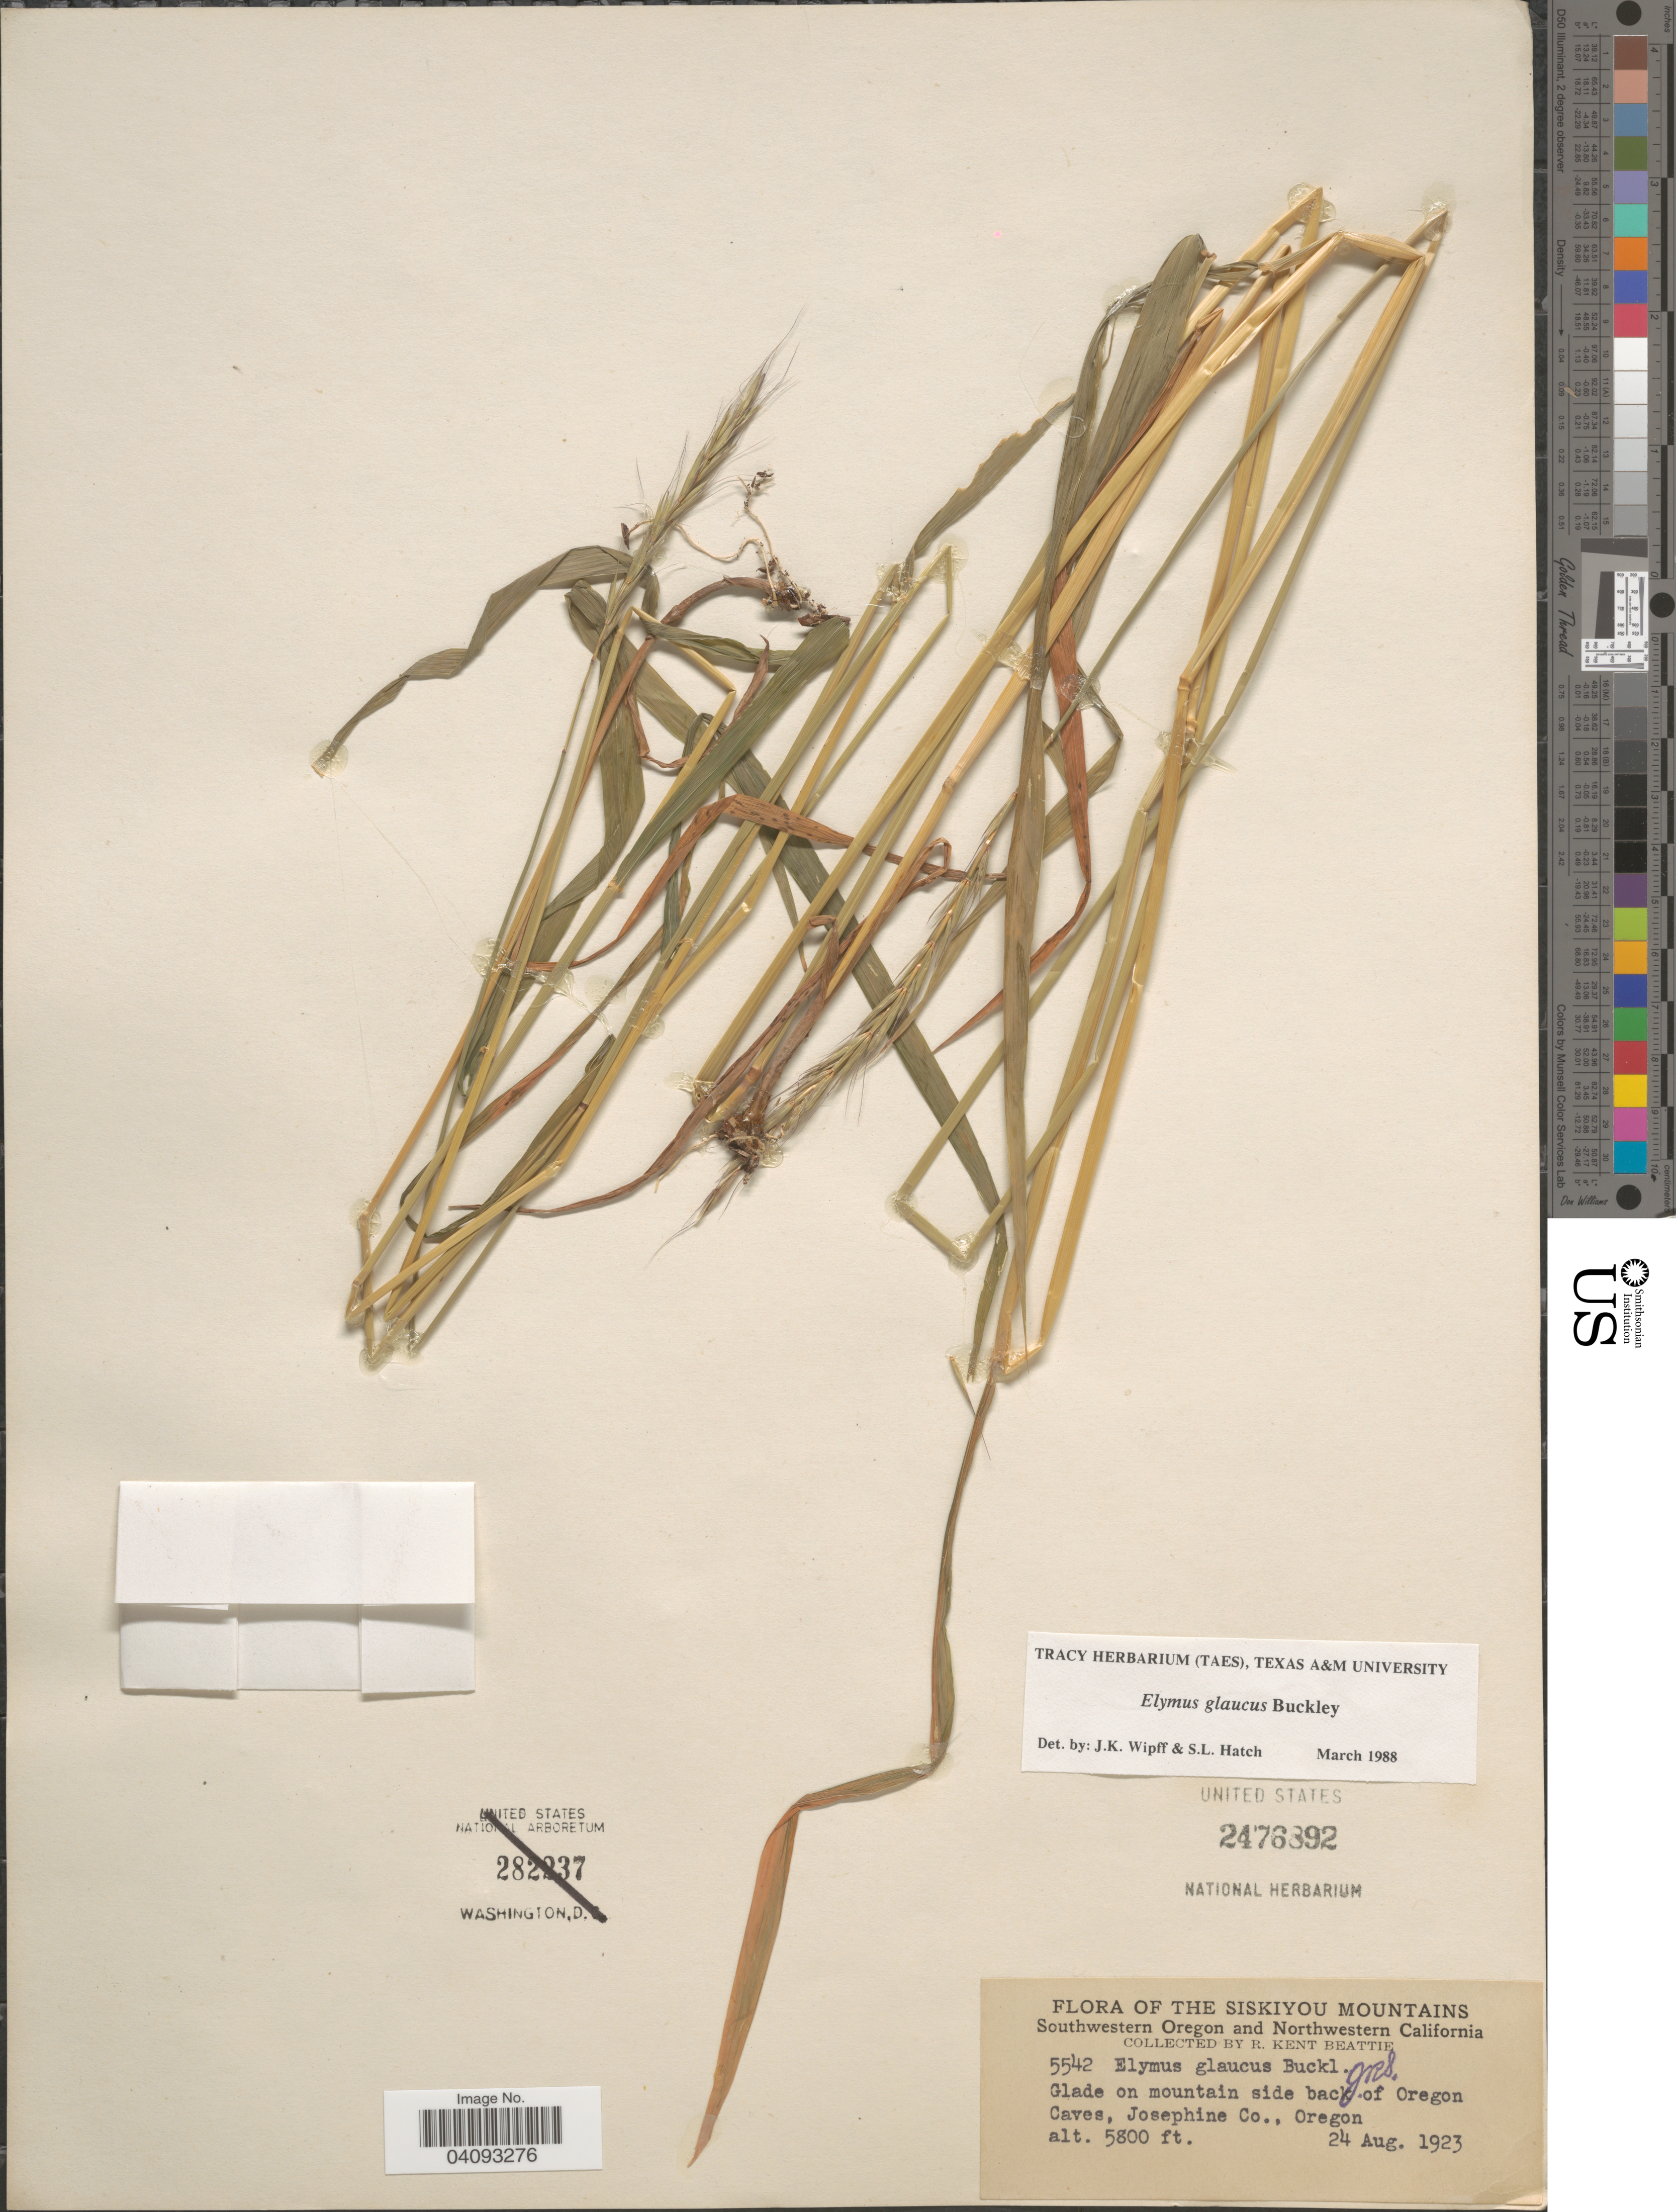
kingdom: Plantae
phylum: Tracheophyta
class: Liliopsida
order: Poales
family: Poaceae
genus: Elymus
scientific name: Elymus glaucus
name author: Buckley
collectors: R. K. Beattie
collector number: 5542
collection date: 1923-08-24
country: United States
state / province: Oregon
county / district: Josephine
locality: Siskiyou Mountains. Southwestern Oregon. Glade on mountain side back of Oregon Caves, Josephine Co.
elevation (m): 1768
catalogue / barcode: US 2476892